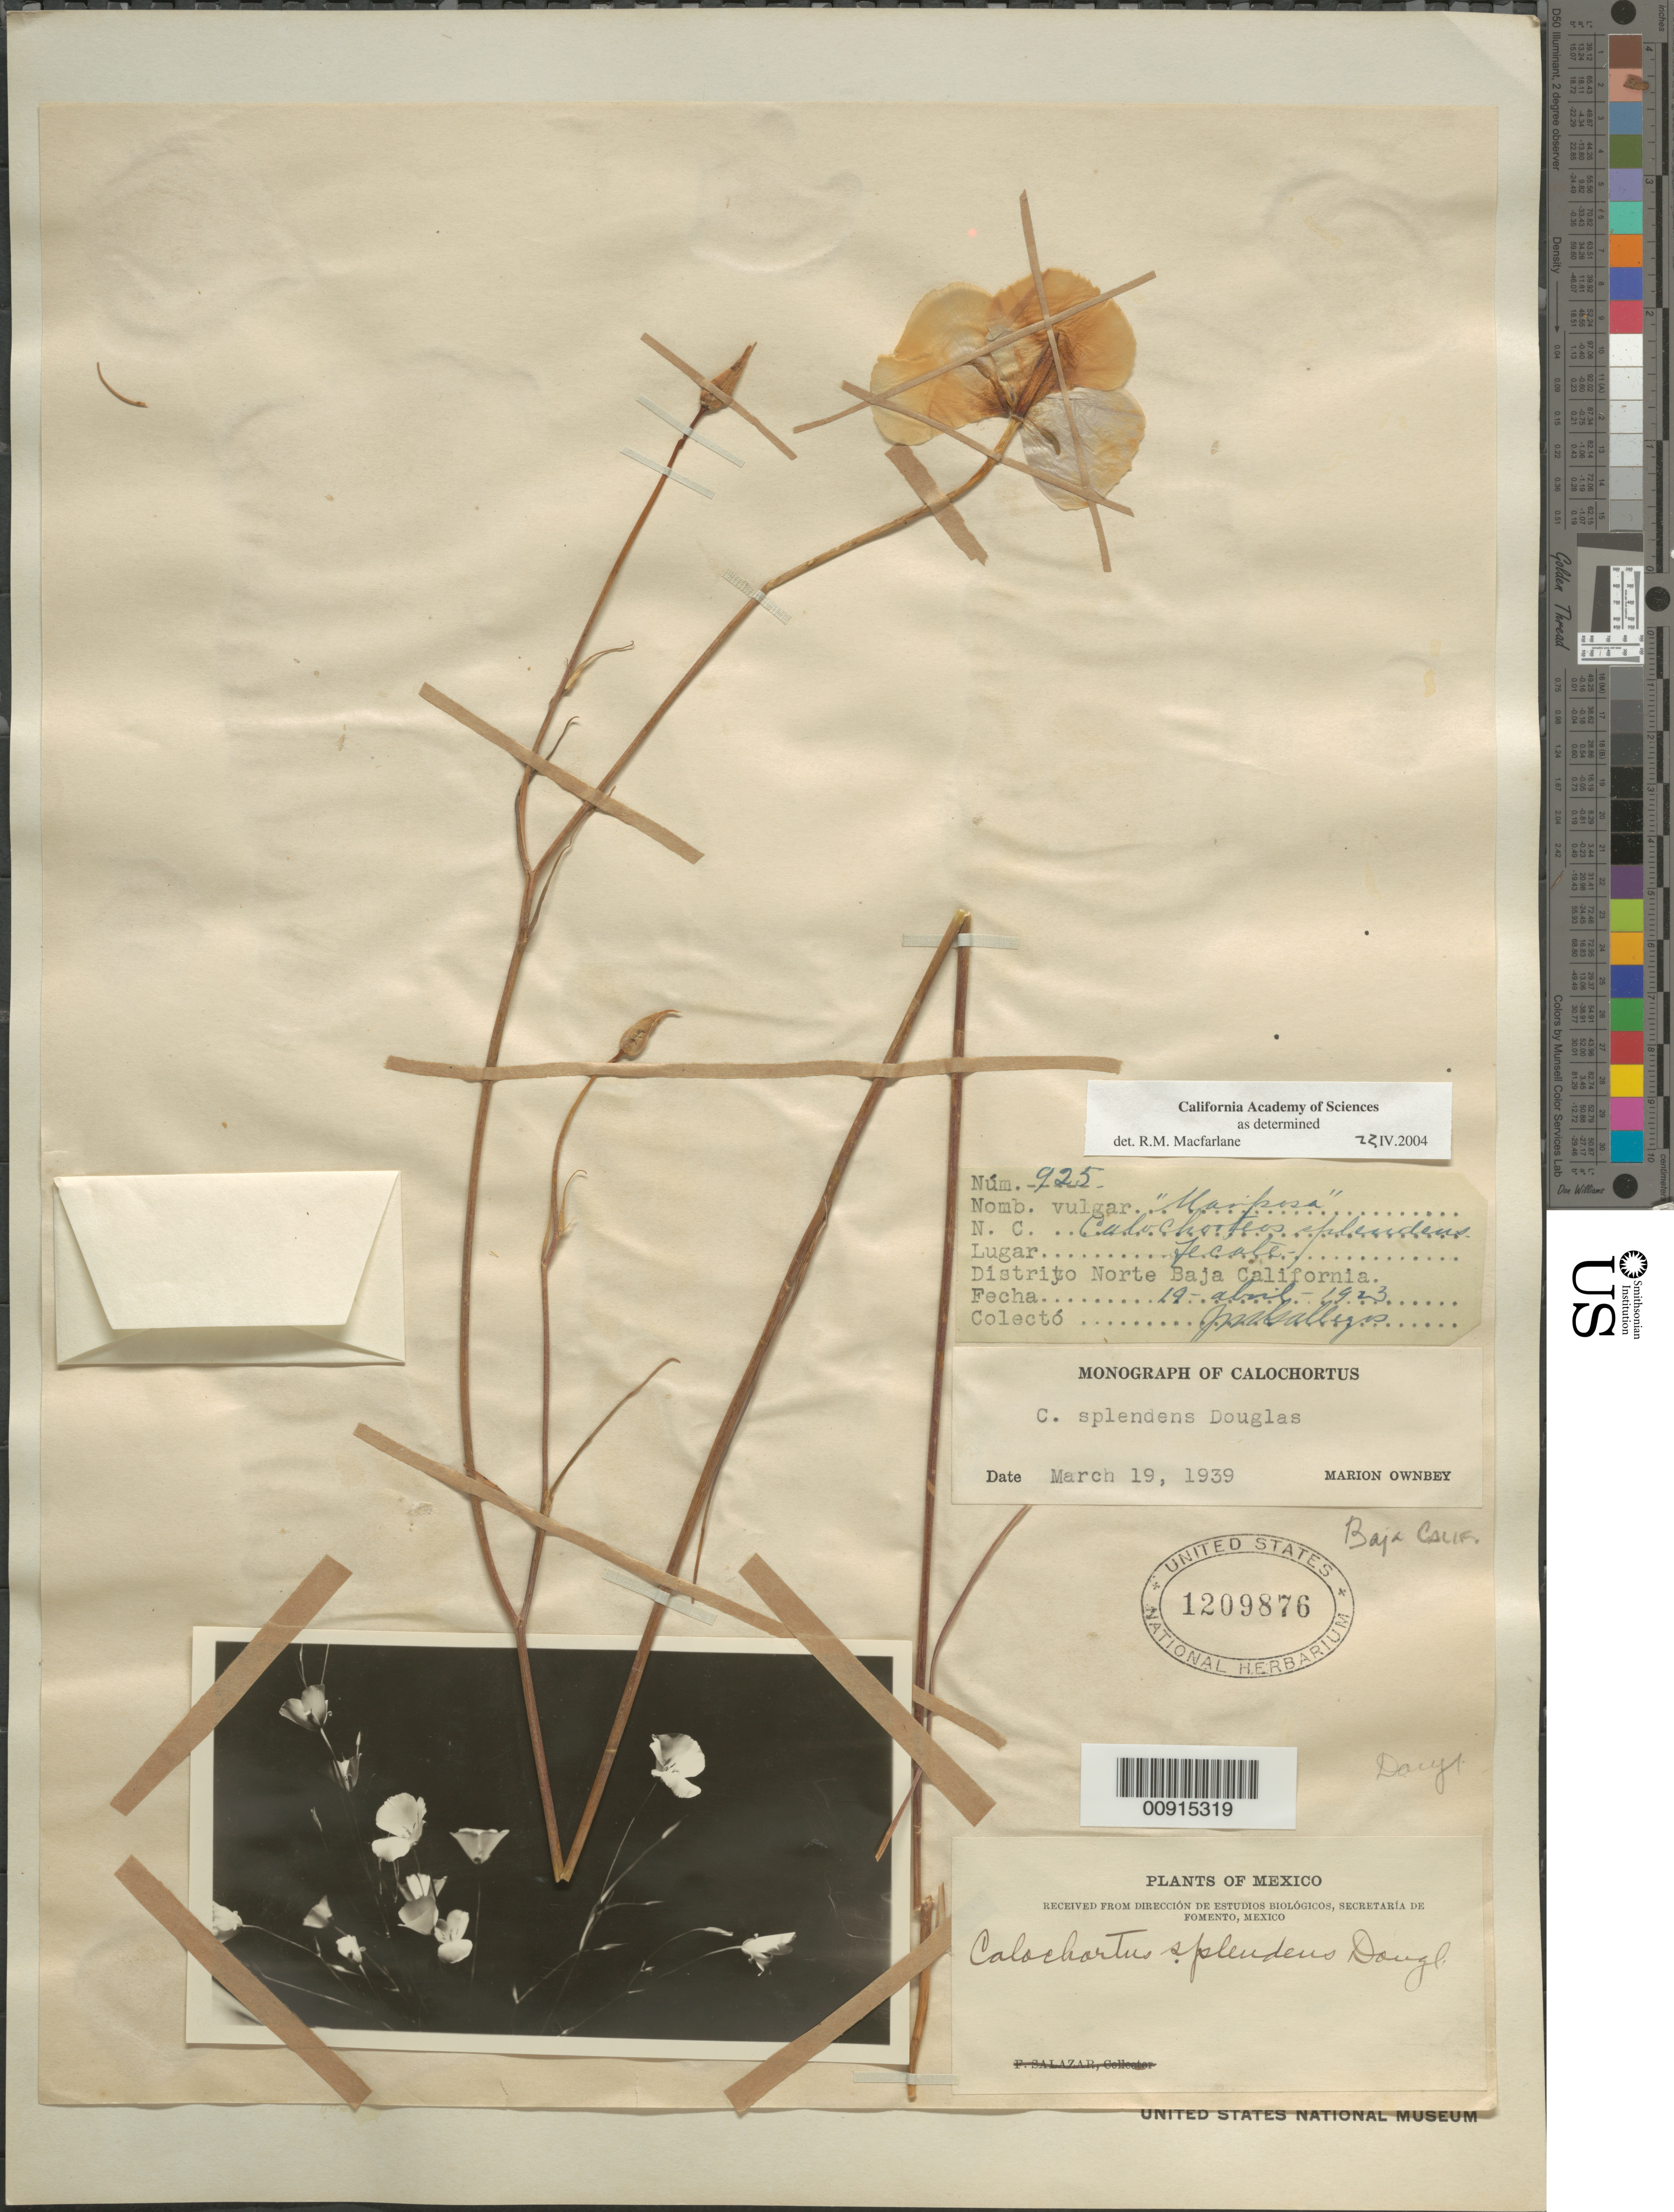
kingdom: Plantae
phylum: Tracheophyta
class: Liliopsida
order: Liliales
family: Liliaceae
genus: Calochortus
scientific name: Calochortus splendens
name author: Douglas ex Benth.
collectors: J. Gallegos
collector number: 925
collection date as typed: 19 Apr 1923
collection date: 1923-04-19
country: Mexico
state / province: Baja California Norte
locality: Tecate, Distrito Norte Baja California.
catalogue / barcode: US 1209876